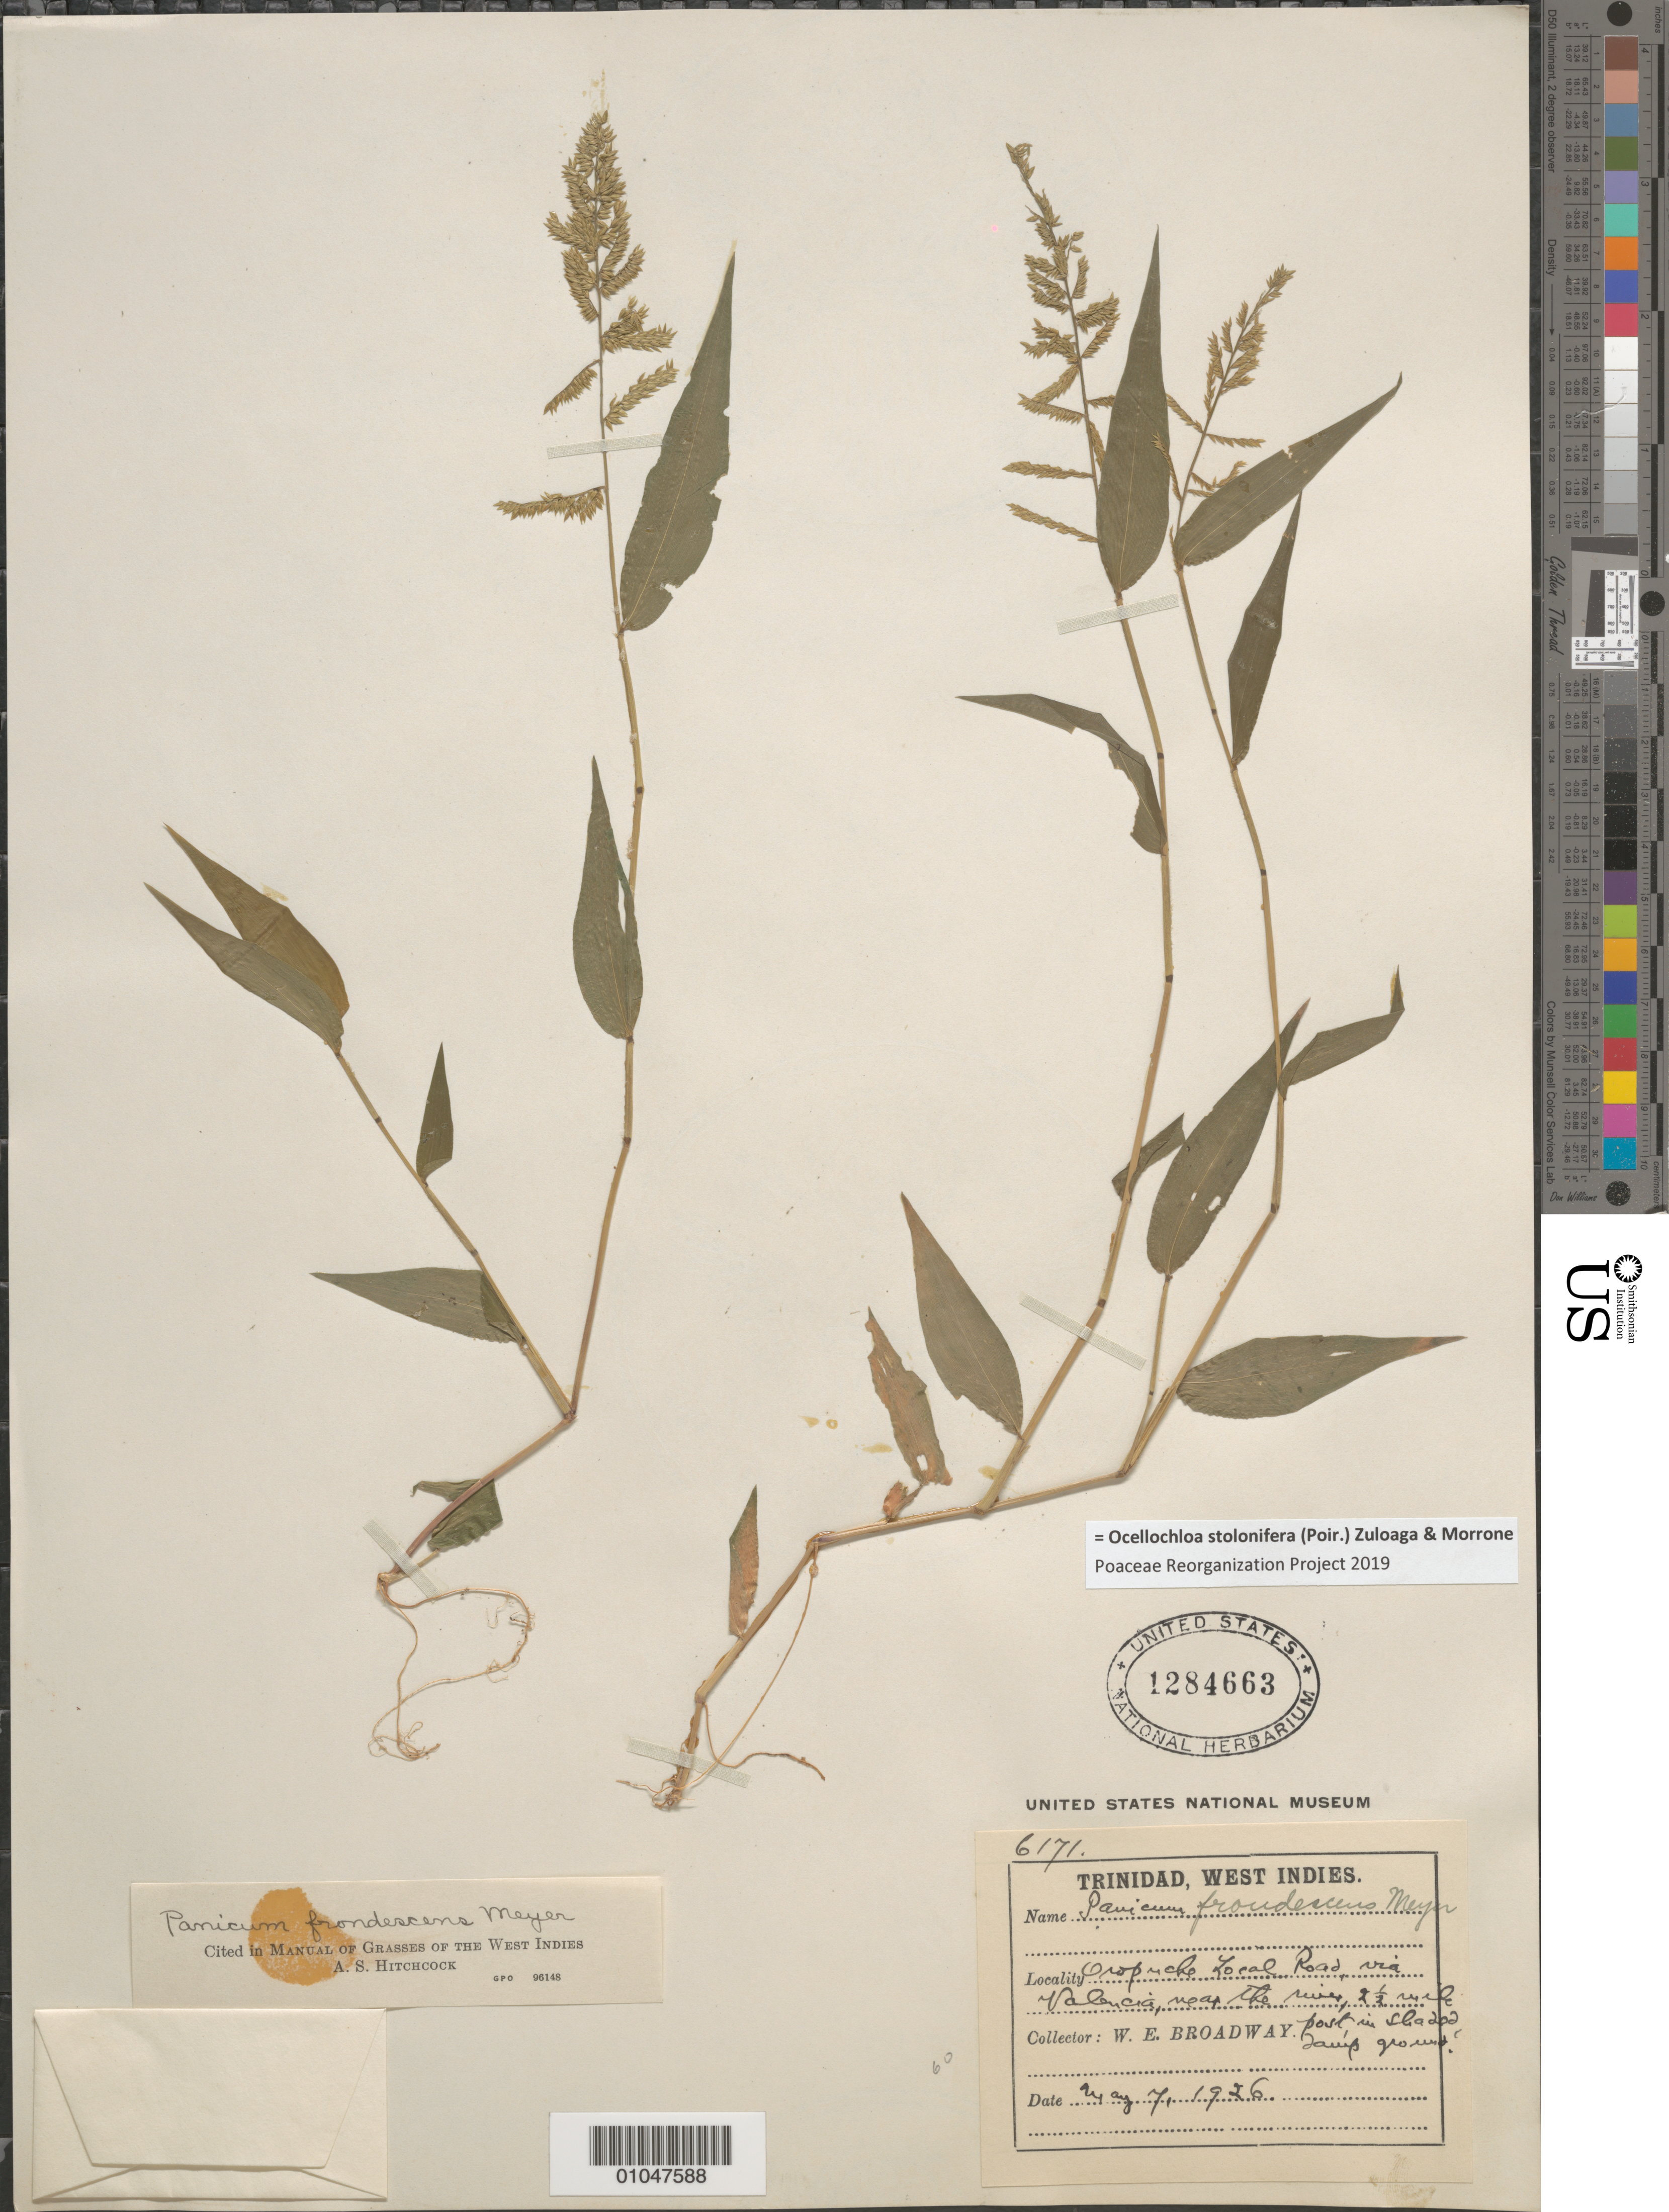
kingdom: Plantae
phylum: Tracheophyta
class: Liliopsida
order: Poales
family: Poaceae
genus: Panicum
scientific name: Panicum frondescens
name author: G. Mey.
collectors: W. E. Broadway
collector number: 6171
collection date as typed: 07 May 1926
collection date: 1926-05-07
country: Trinidad and Tobago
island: Trinidad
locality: Oropuche, local rd, Valencia, near the river 2.5 m post in Sladod [sp]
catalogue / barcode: US 1284663